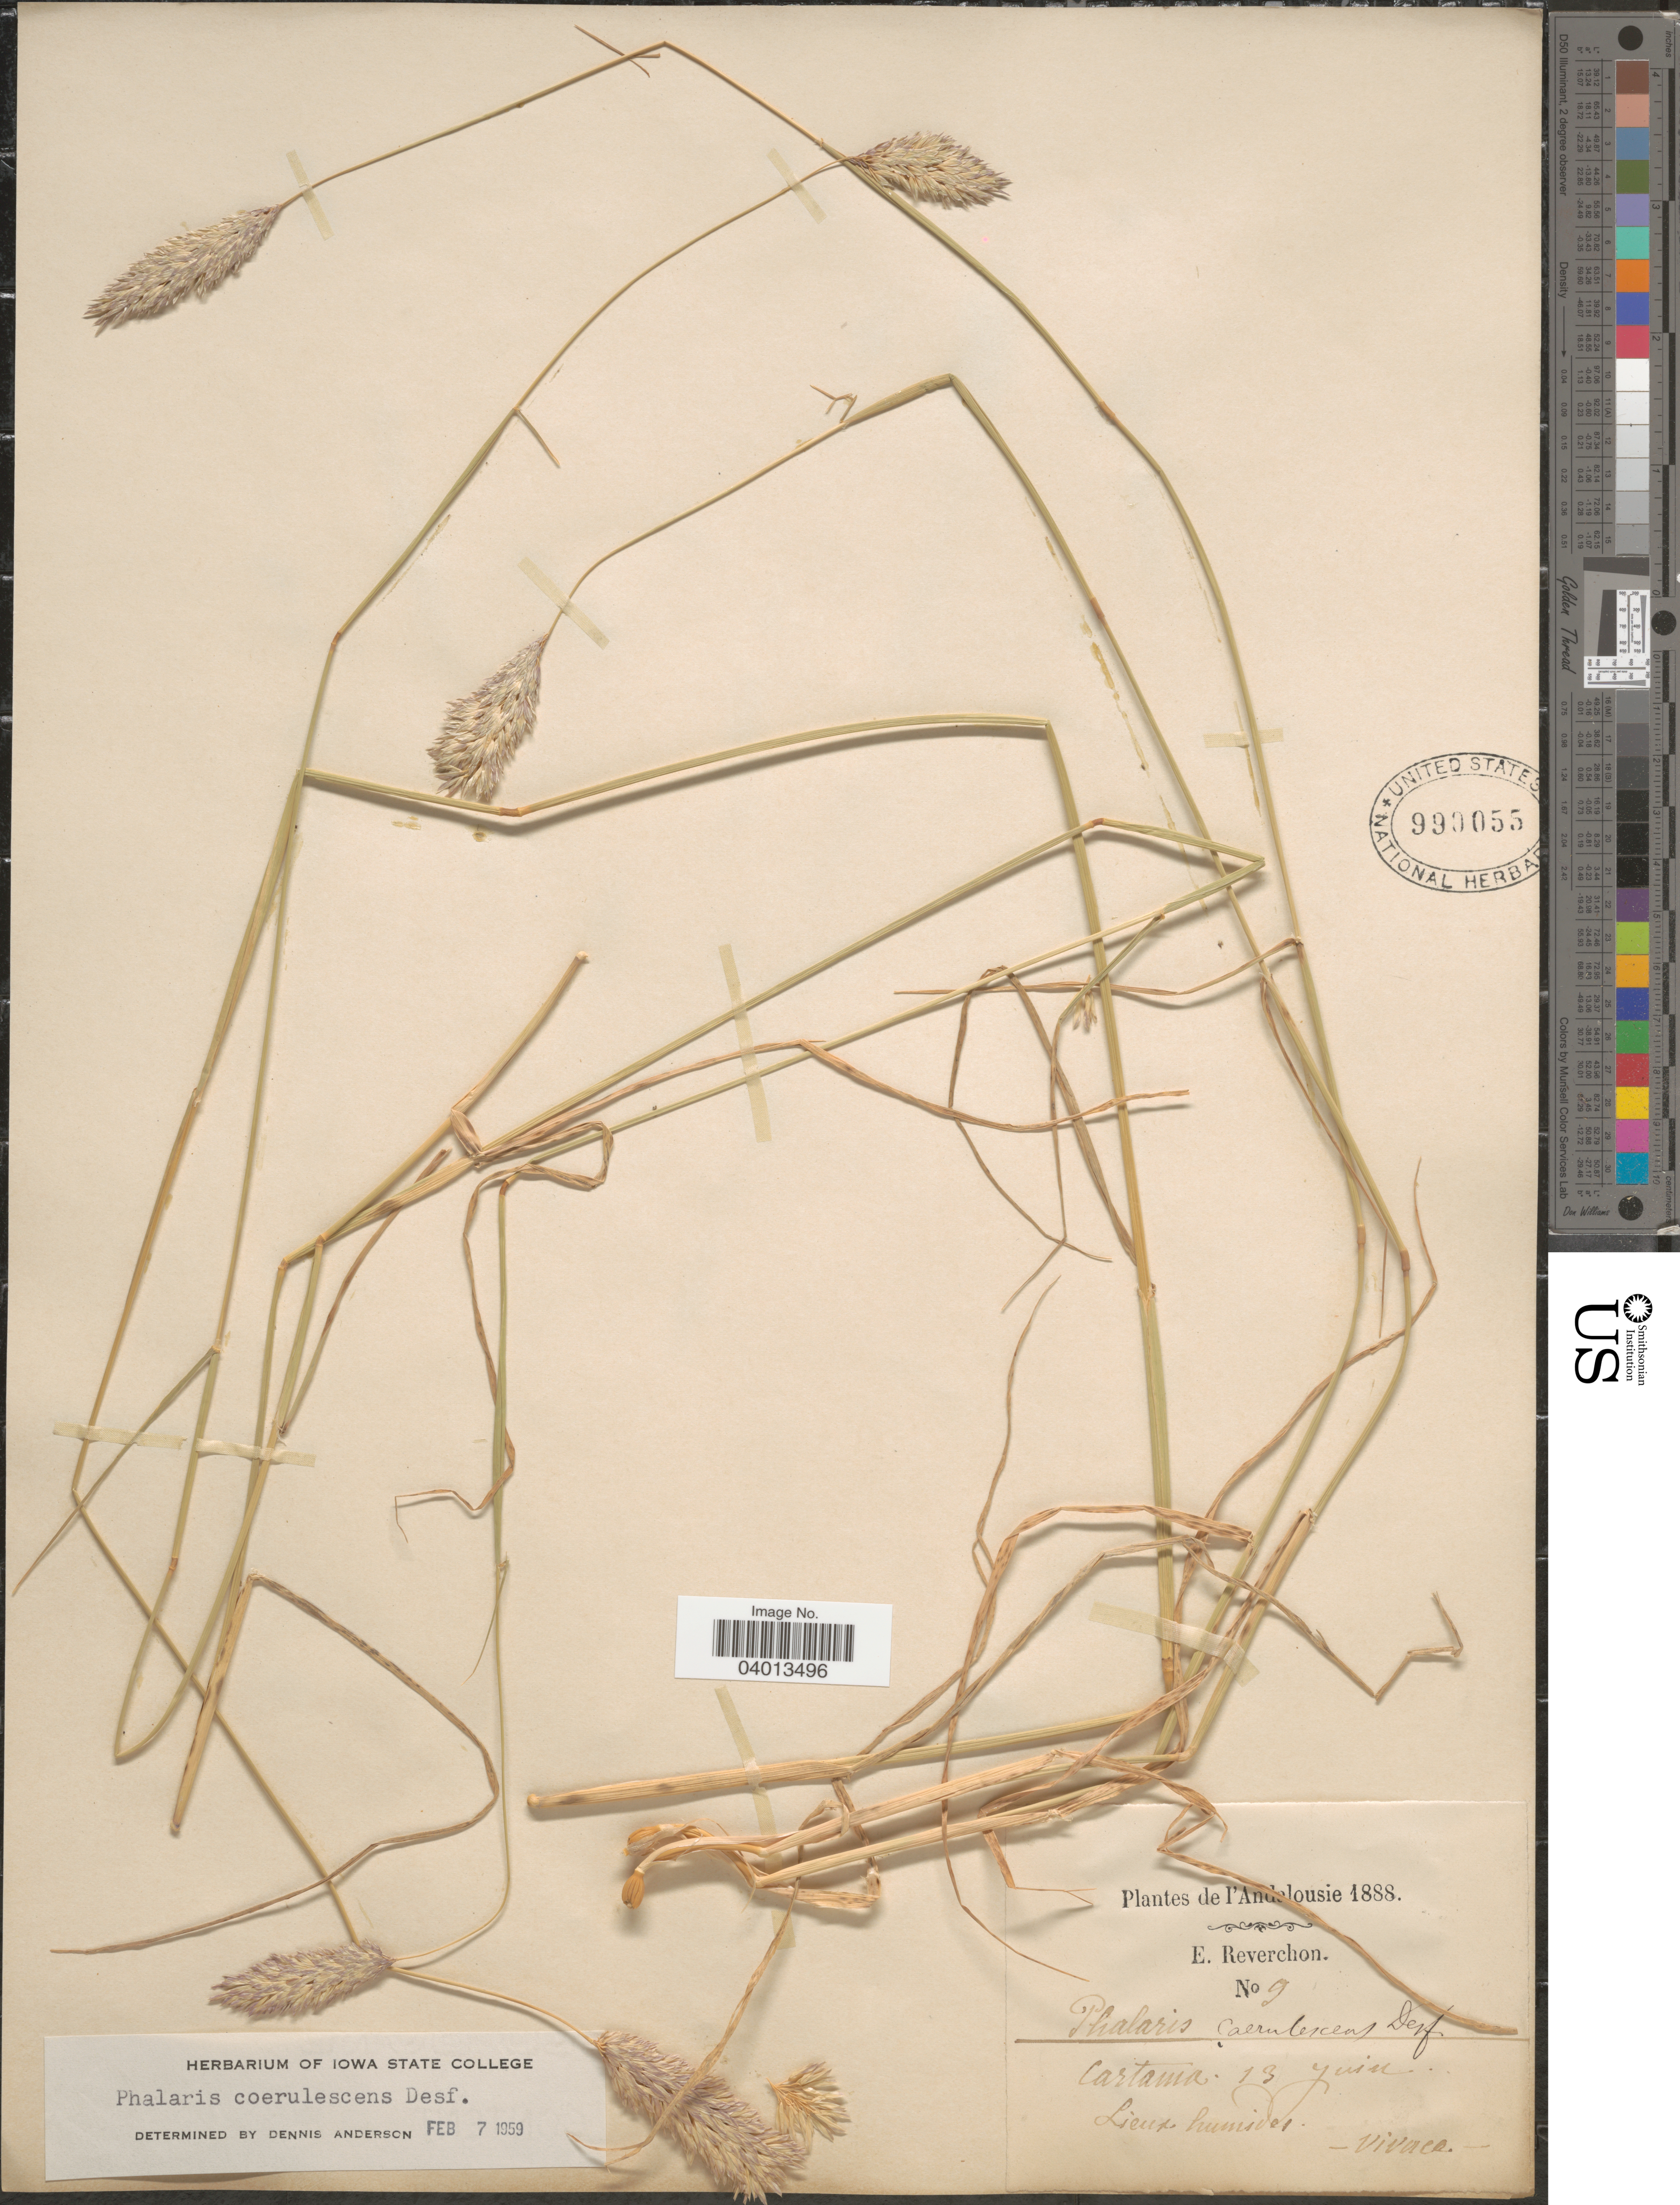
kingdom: Plantae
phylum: Tracheophyta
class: Liliopsida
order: Poales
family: Poaceae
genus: Phalaris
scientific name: Phalaris coerulescens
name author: Desf.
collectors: E. Reverchon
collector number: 9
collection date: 1888-06-13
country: Spain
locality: L'Andolousie. Cartama. Lieux humides.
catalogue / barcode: US 990055